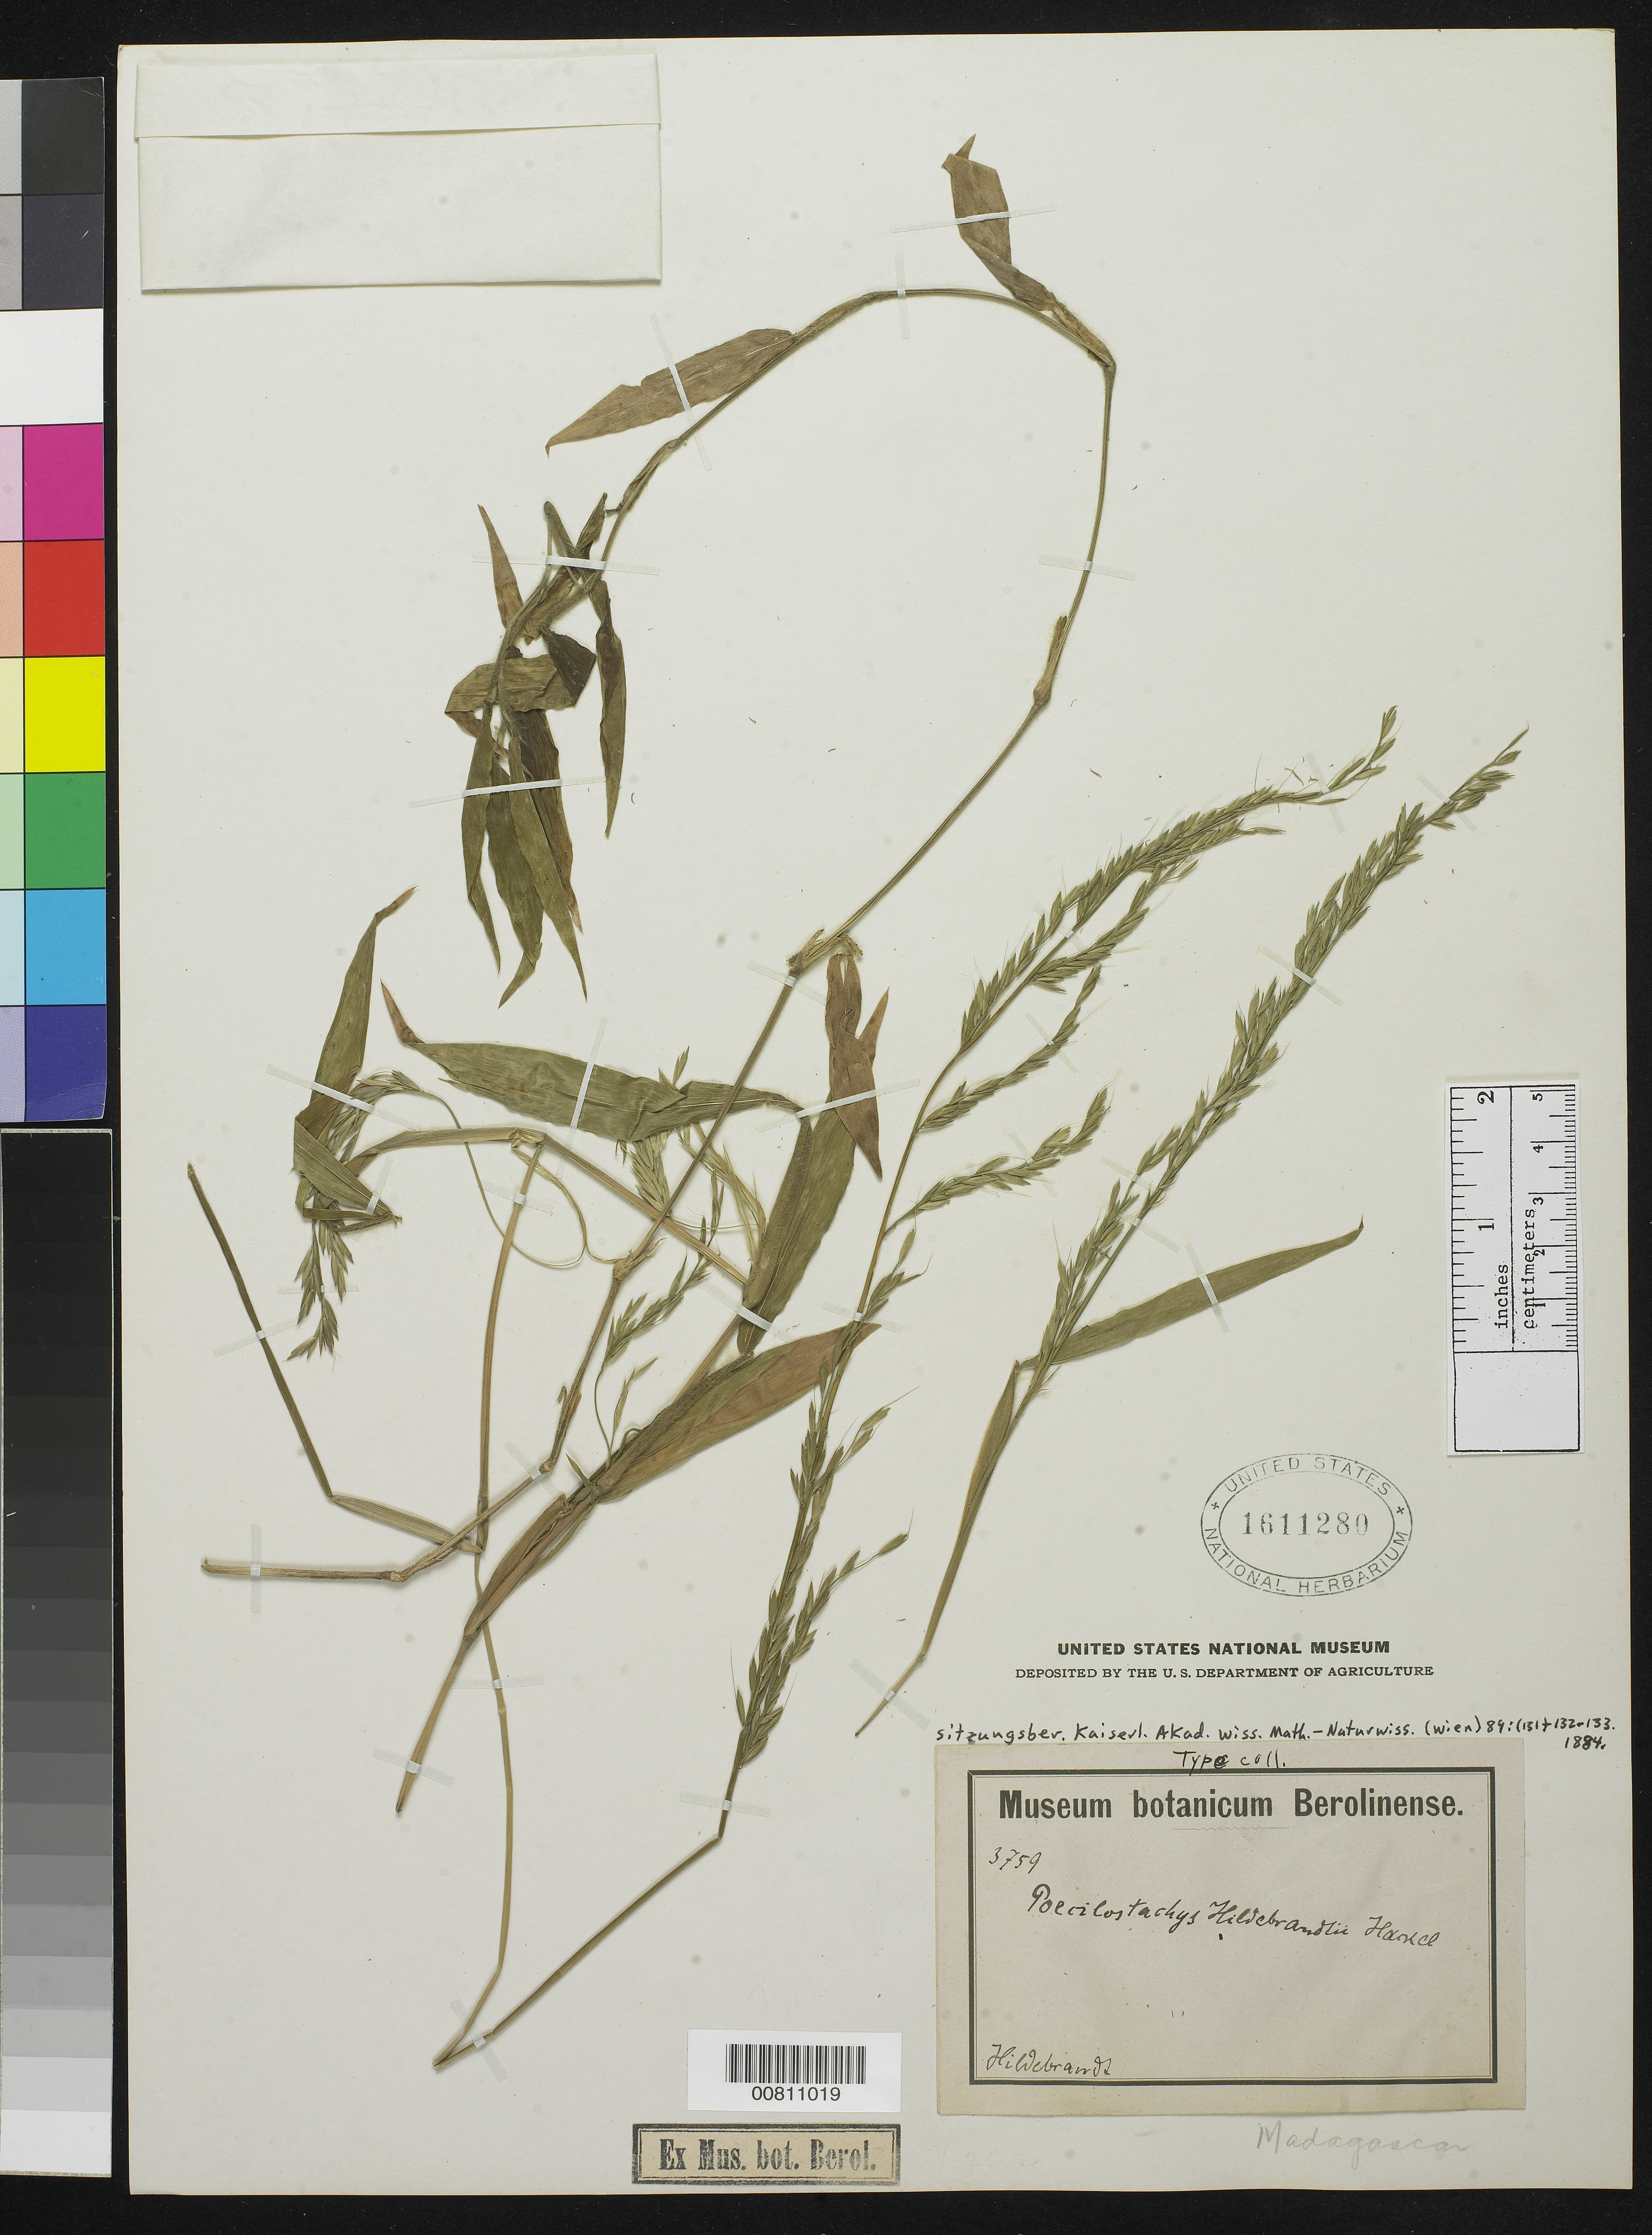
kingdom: Plantae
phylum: Tracheophyta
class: Liliopsida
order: Poales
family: Poaceae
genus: Poecilostachys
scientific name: Poecilostachys hildebrandtii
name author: Hack.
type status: Isotype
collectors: J. Hildebrandt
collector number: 3759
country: Madagascar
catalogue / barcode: US 1611280